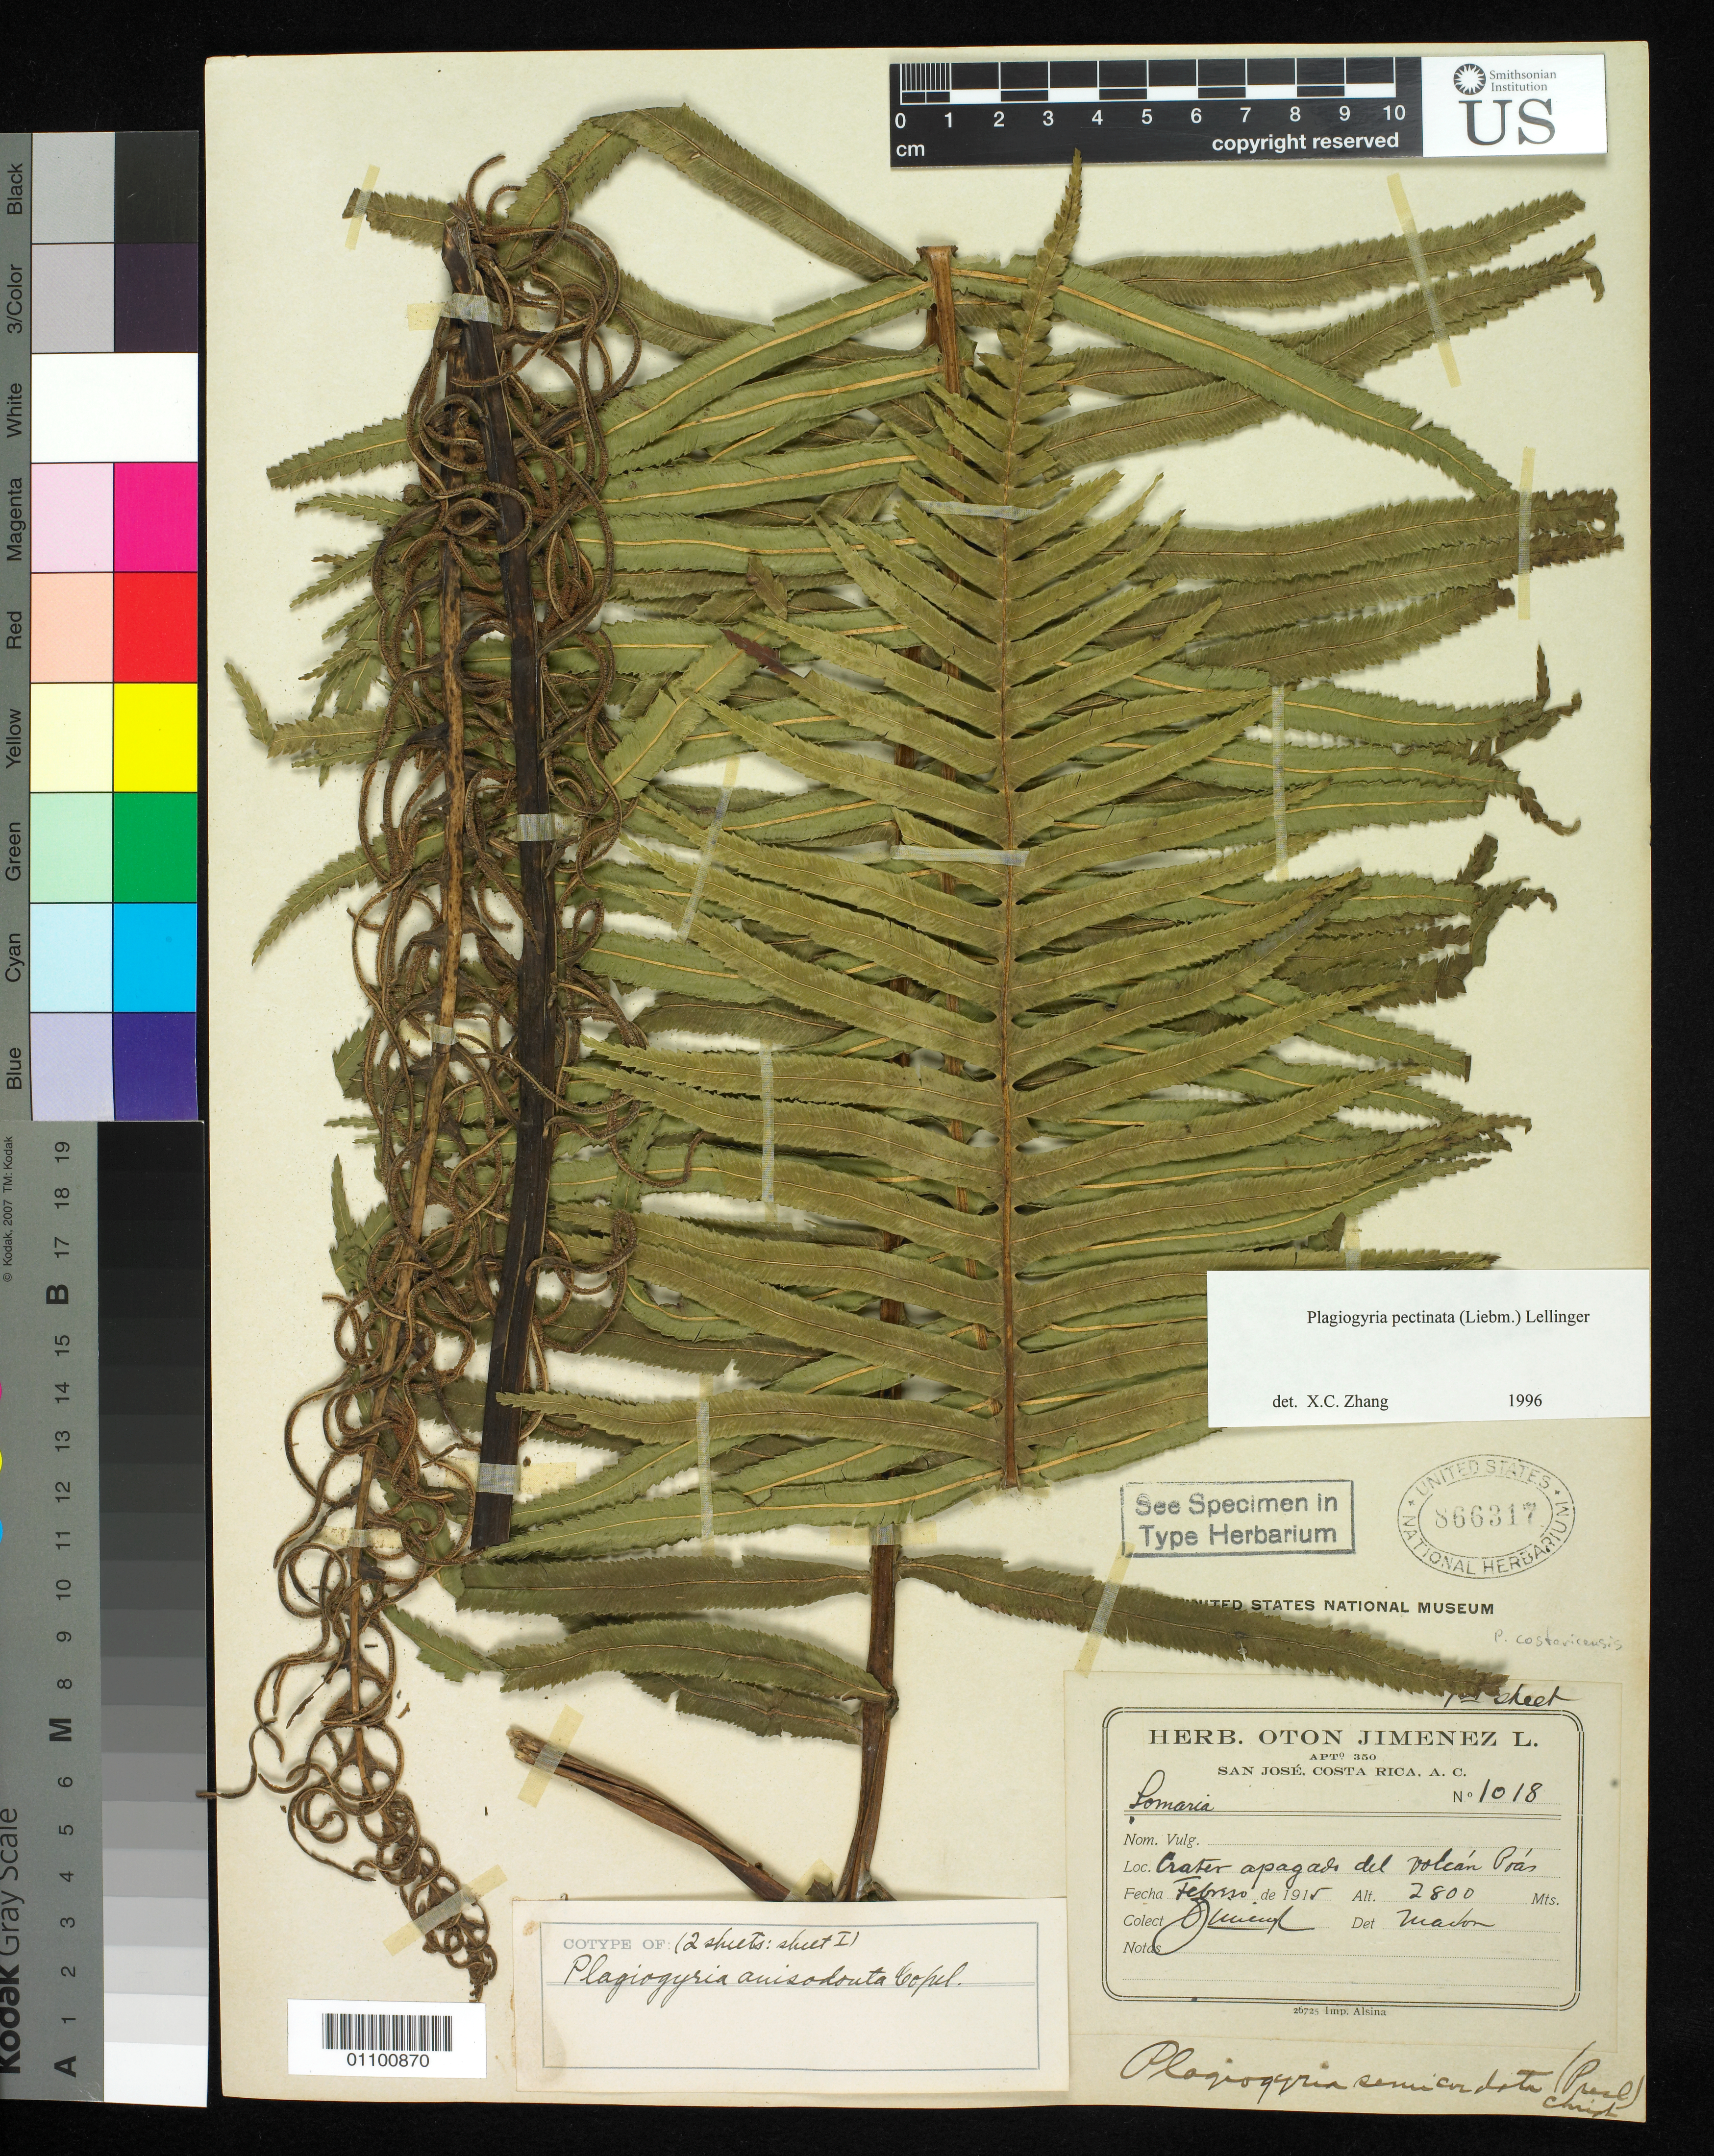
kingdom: Plantae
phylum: Tracheophyta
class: Polypodiopsida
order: Cyatheales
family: Plagiogyriaceae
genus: Plagiogyria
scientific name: Plagiogyria anisodonta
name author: Copel.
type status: Isotype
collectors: O. Jiménez L.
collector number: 1018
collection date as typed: Feb 1915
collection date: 1915-02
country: Costa Rica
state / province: San José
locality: Crater apagado del Poas [Extinguished crater of Poas].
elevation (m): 2800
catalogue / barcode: US 866317